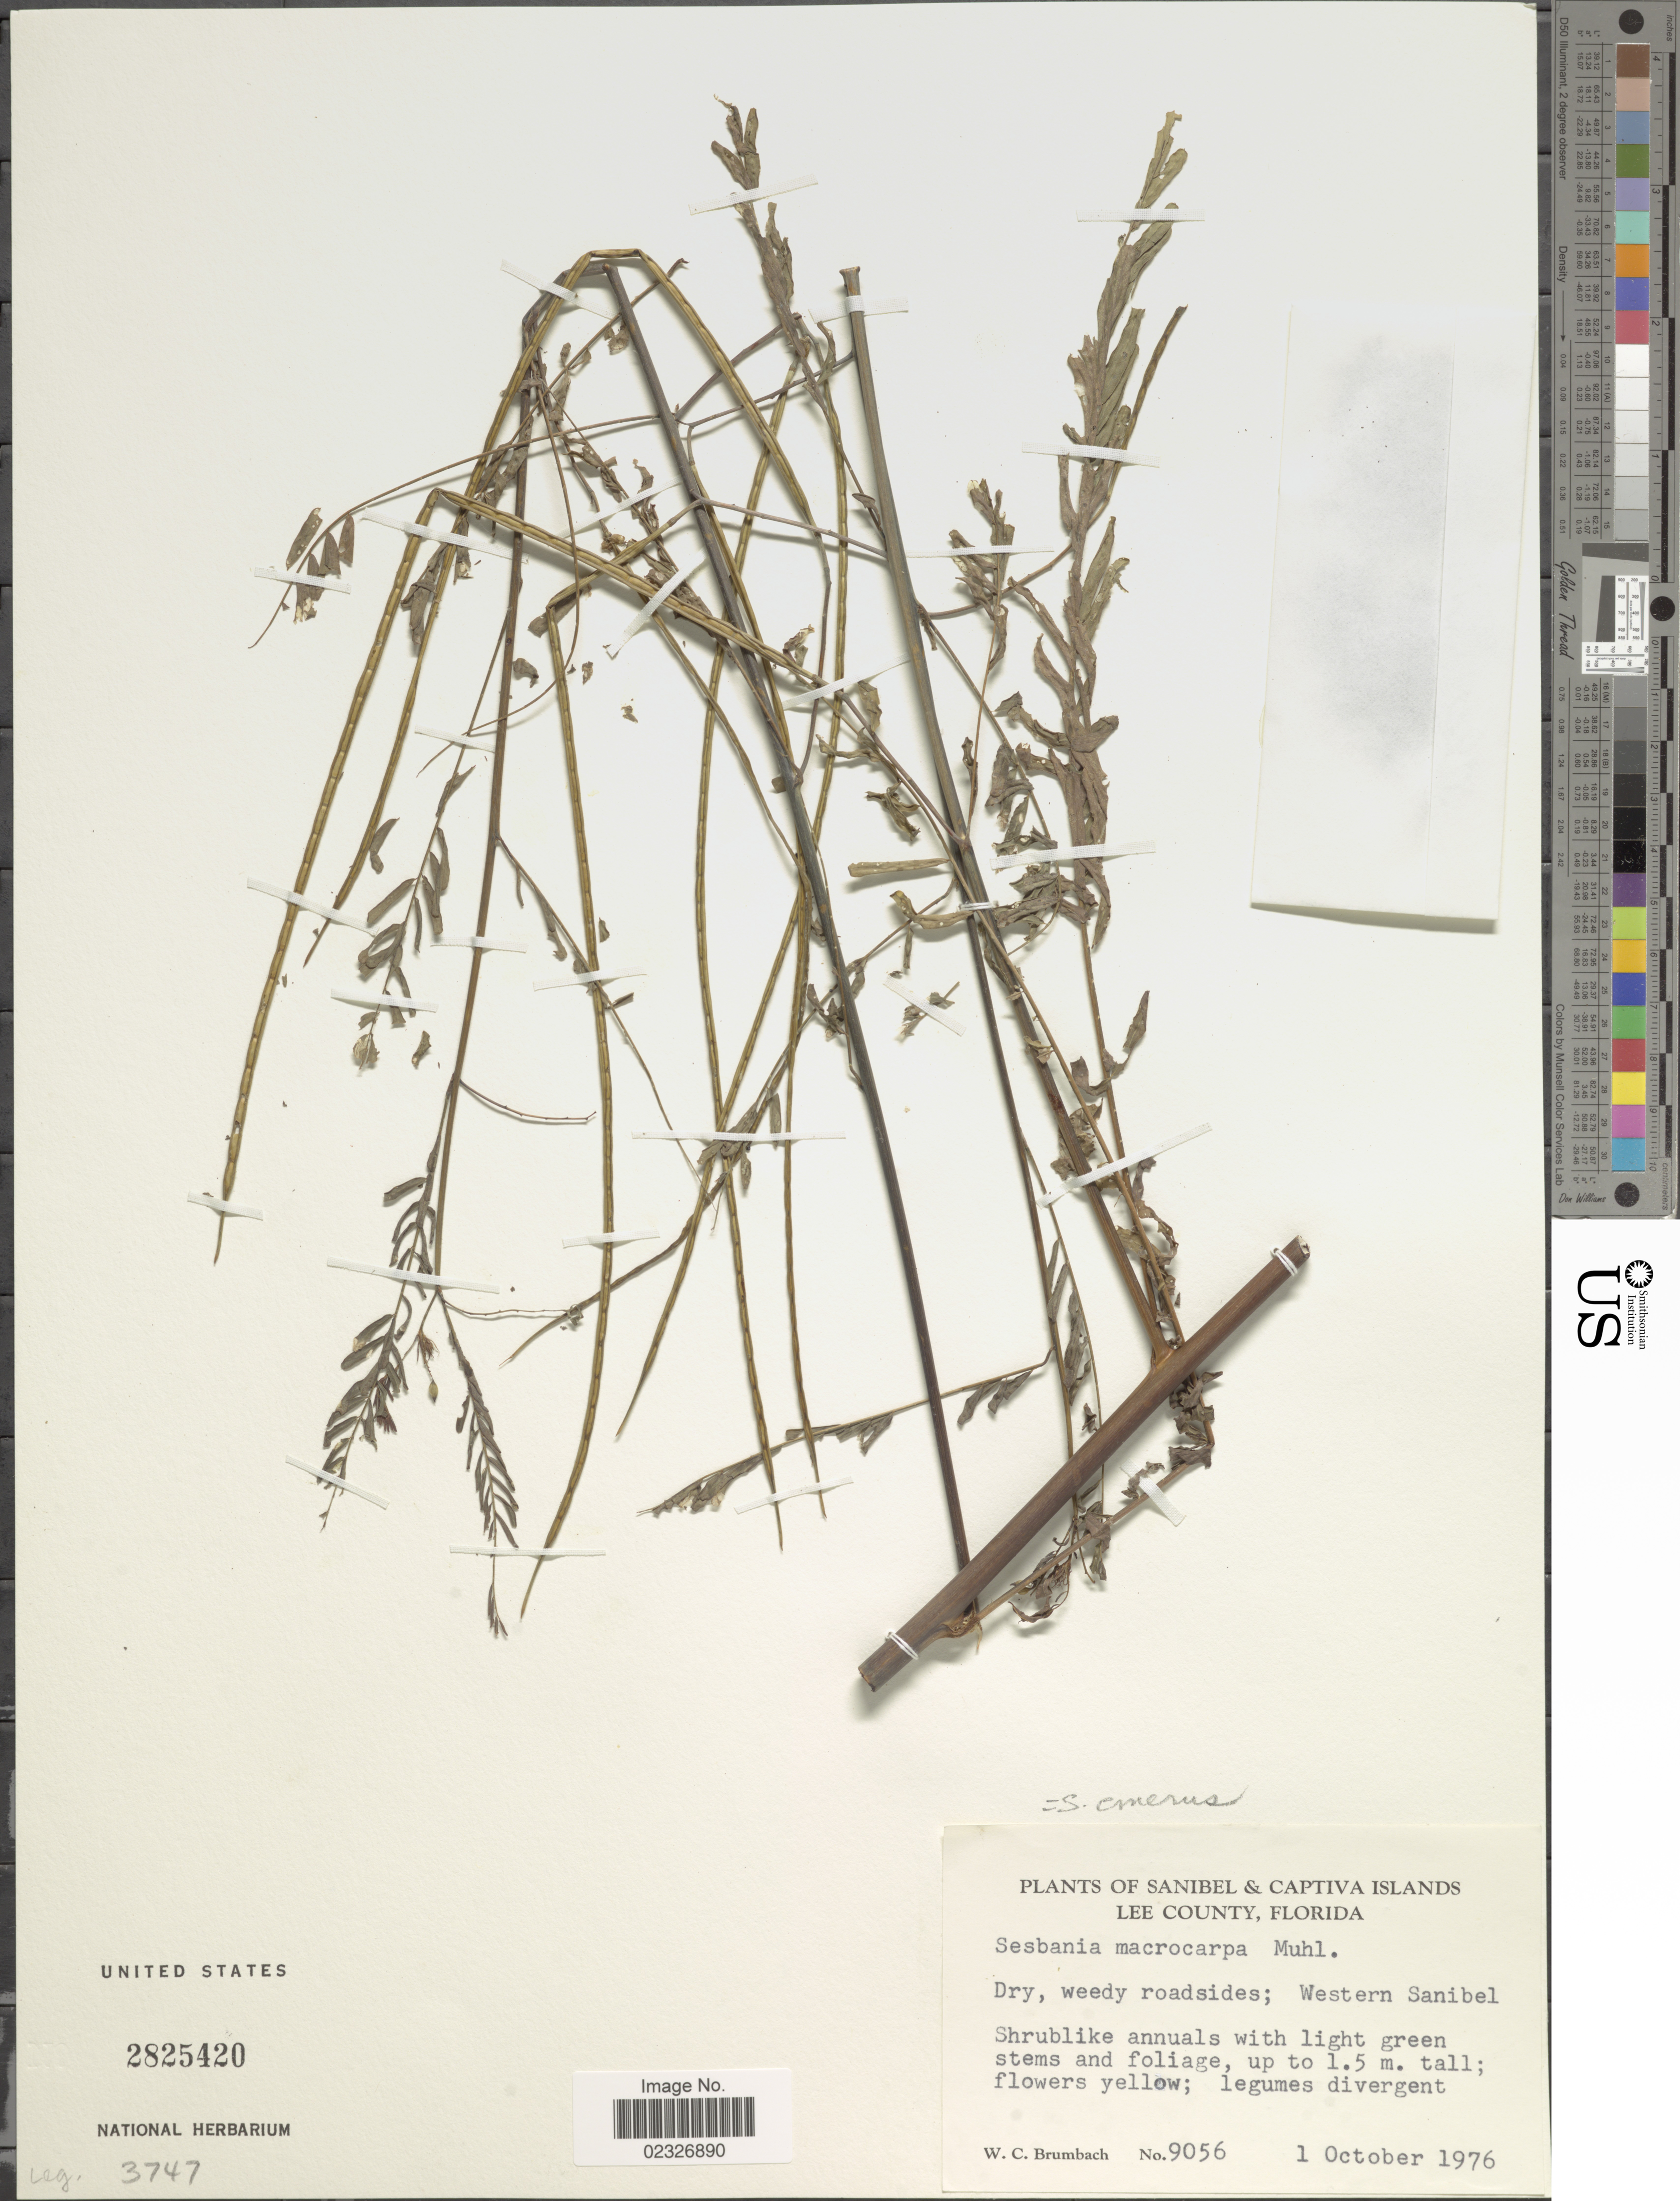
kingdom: Plantae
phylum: Tracheophyta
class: Magnoliopsida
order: Fabales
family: Fabaceae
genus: Sesbania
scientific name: Sesbania emerus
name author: (Aubl.) Urb.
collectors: W. C. Brumbach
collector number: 9056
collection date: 1976-10-01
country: United States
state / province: Florida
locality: Sanibel & Captiva Islands, Lee County, Western Sanibel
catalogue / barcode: US 2825420